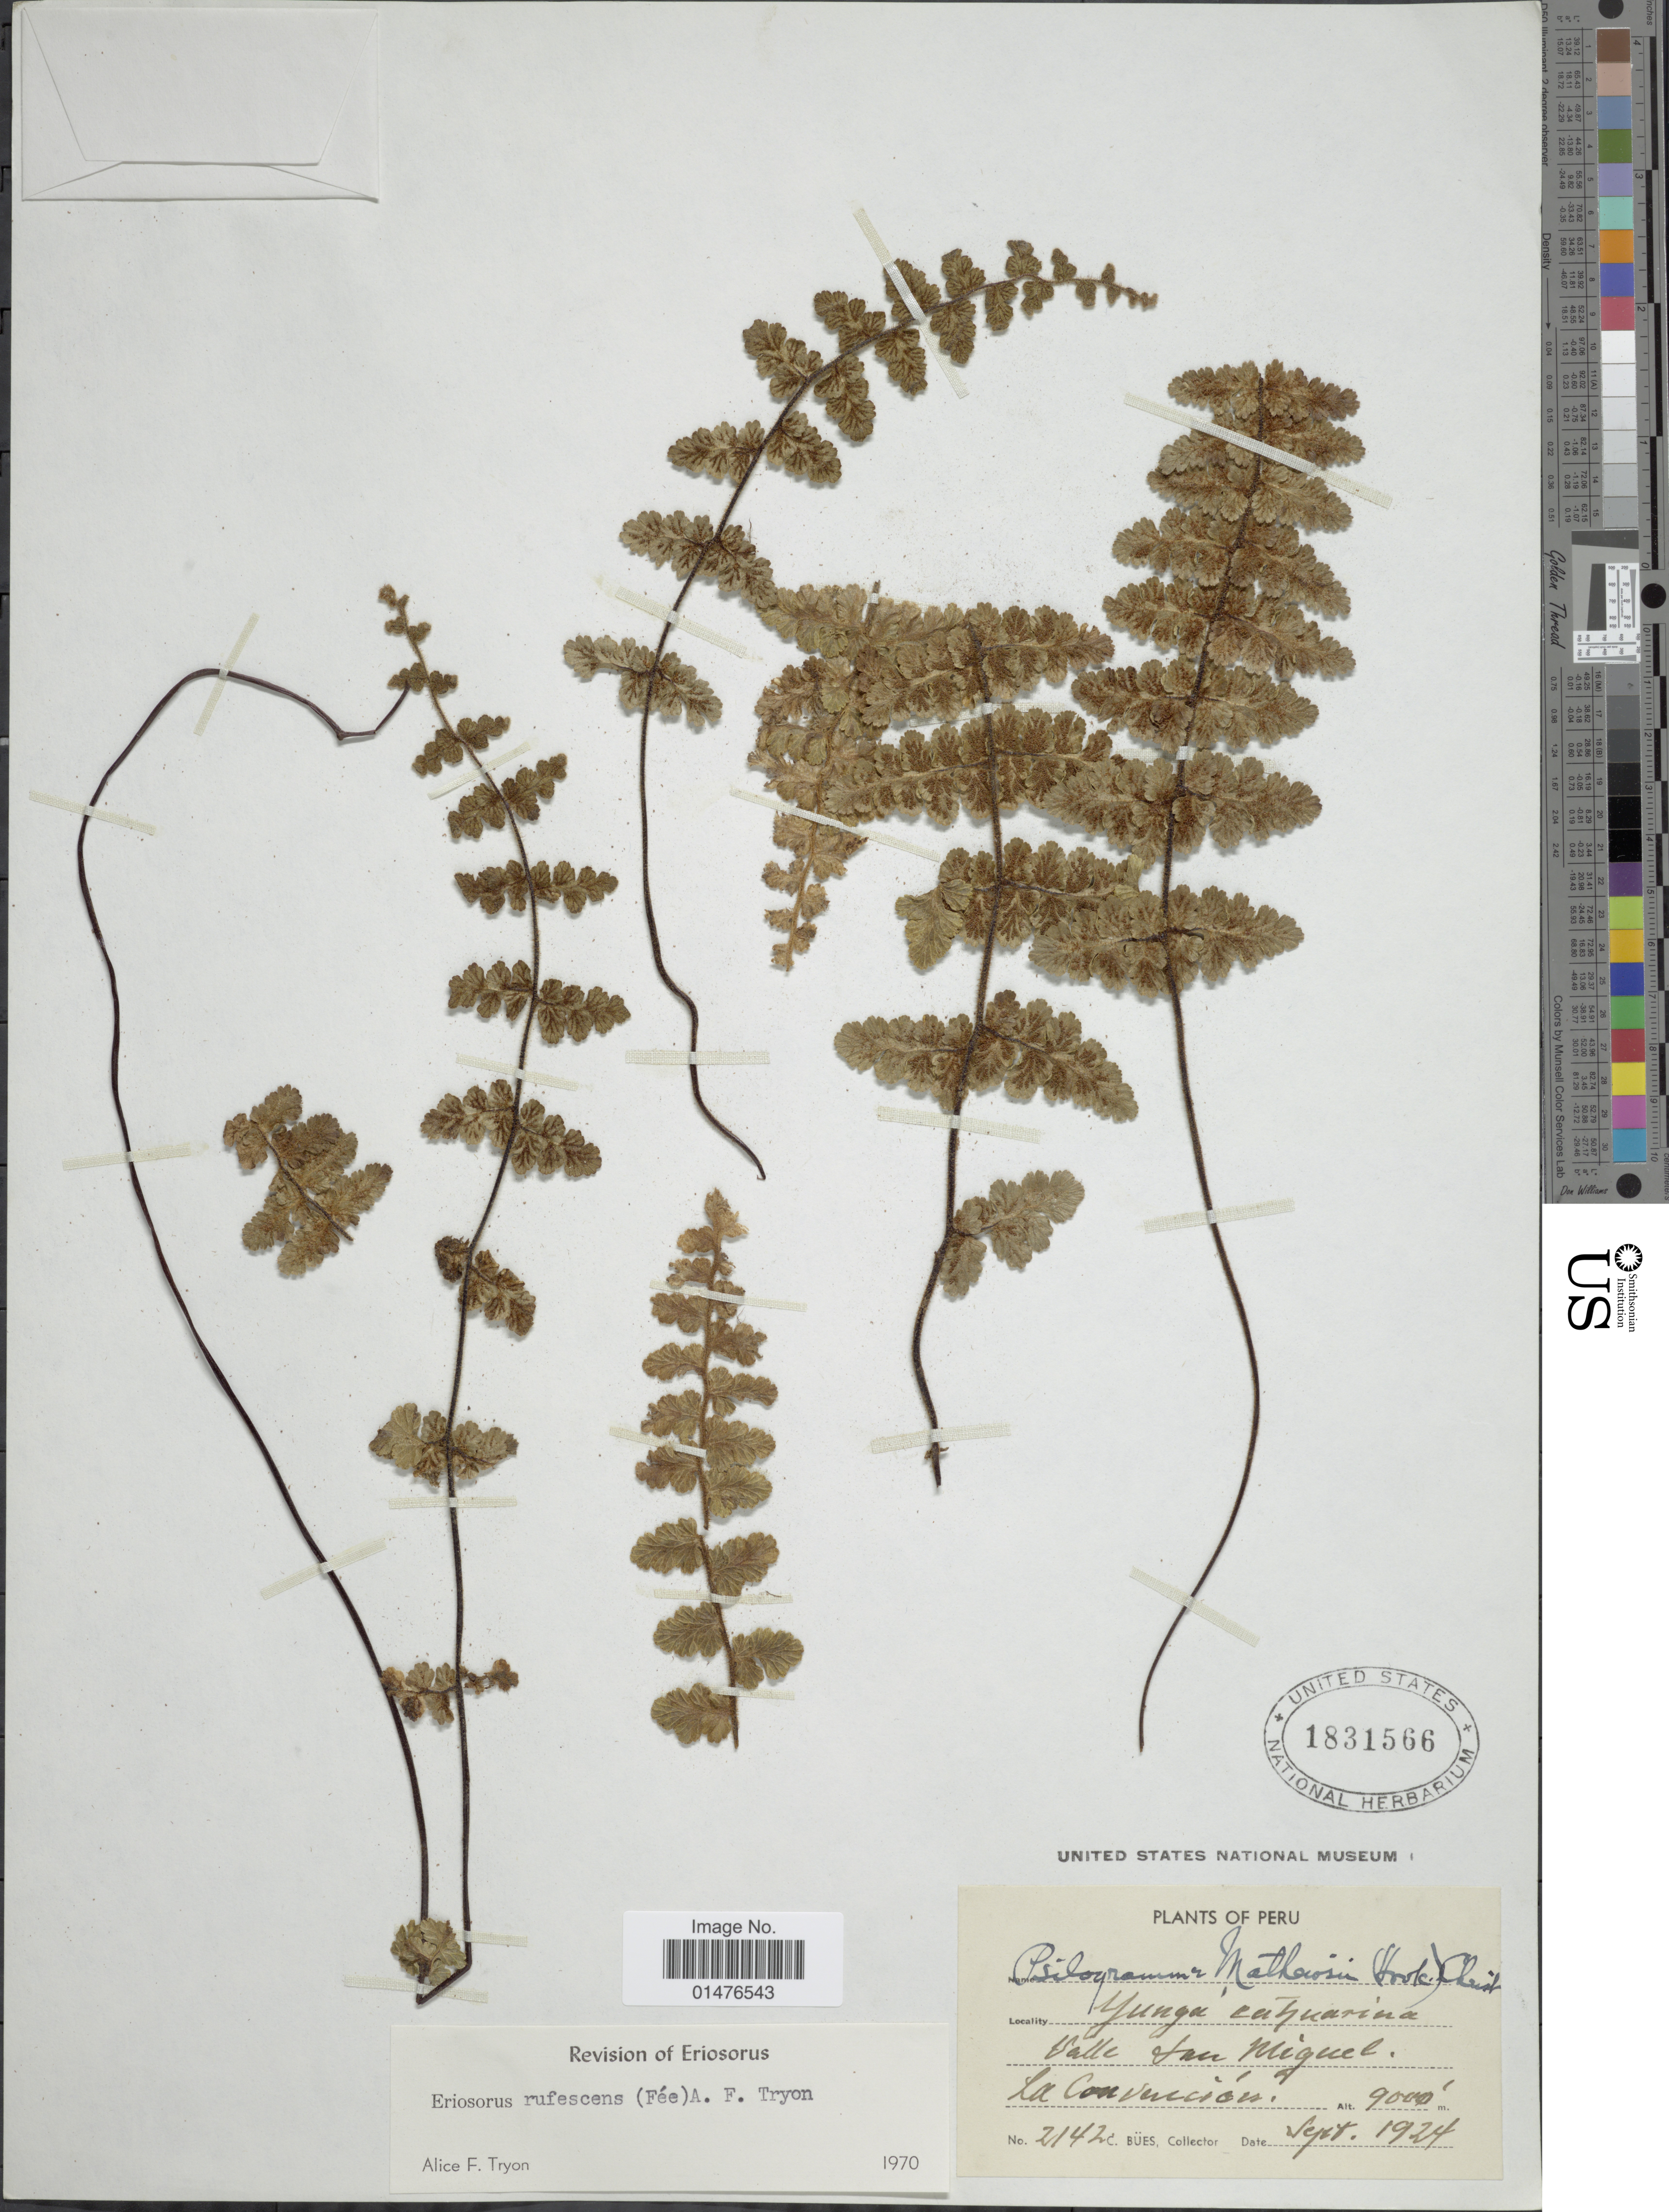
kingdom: Plantae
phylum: Tracheophyta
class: Polypodiopsida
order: Polypodiales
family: Pteridaceae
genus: Jamesonia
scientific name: Jamesonia rufescens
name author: (Fée) Christenh.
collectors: C. Bues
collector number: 2142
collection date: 1924-09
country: Peru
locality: Yunga Cahuarina. Valle San Miguel. La Convención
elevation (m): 2743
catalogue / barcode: US 1831566